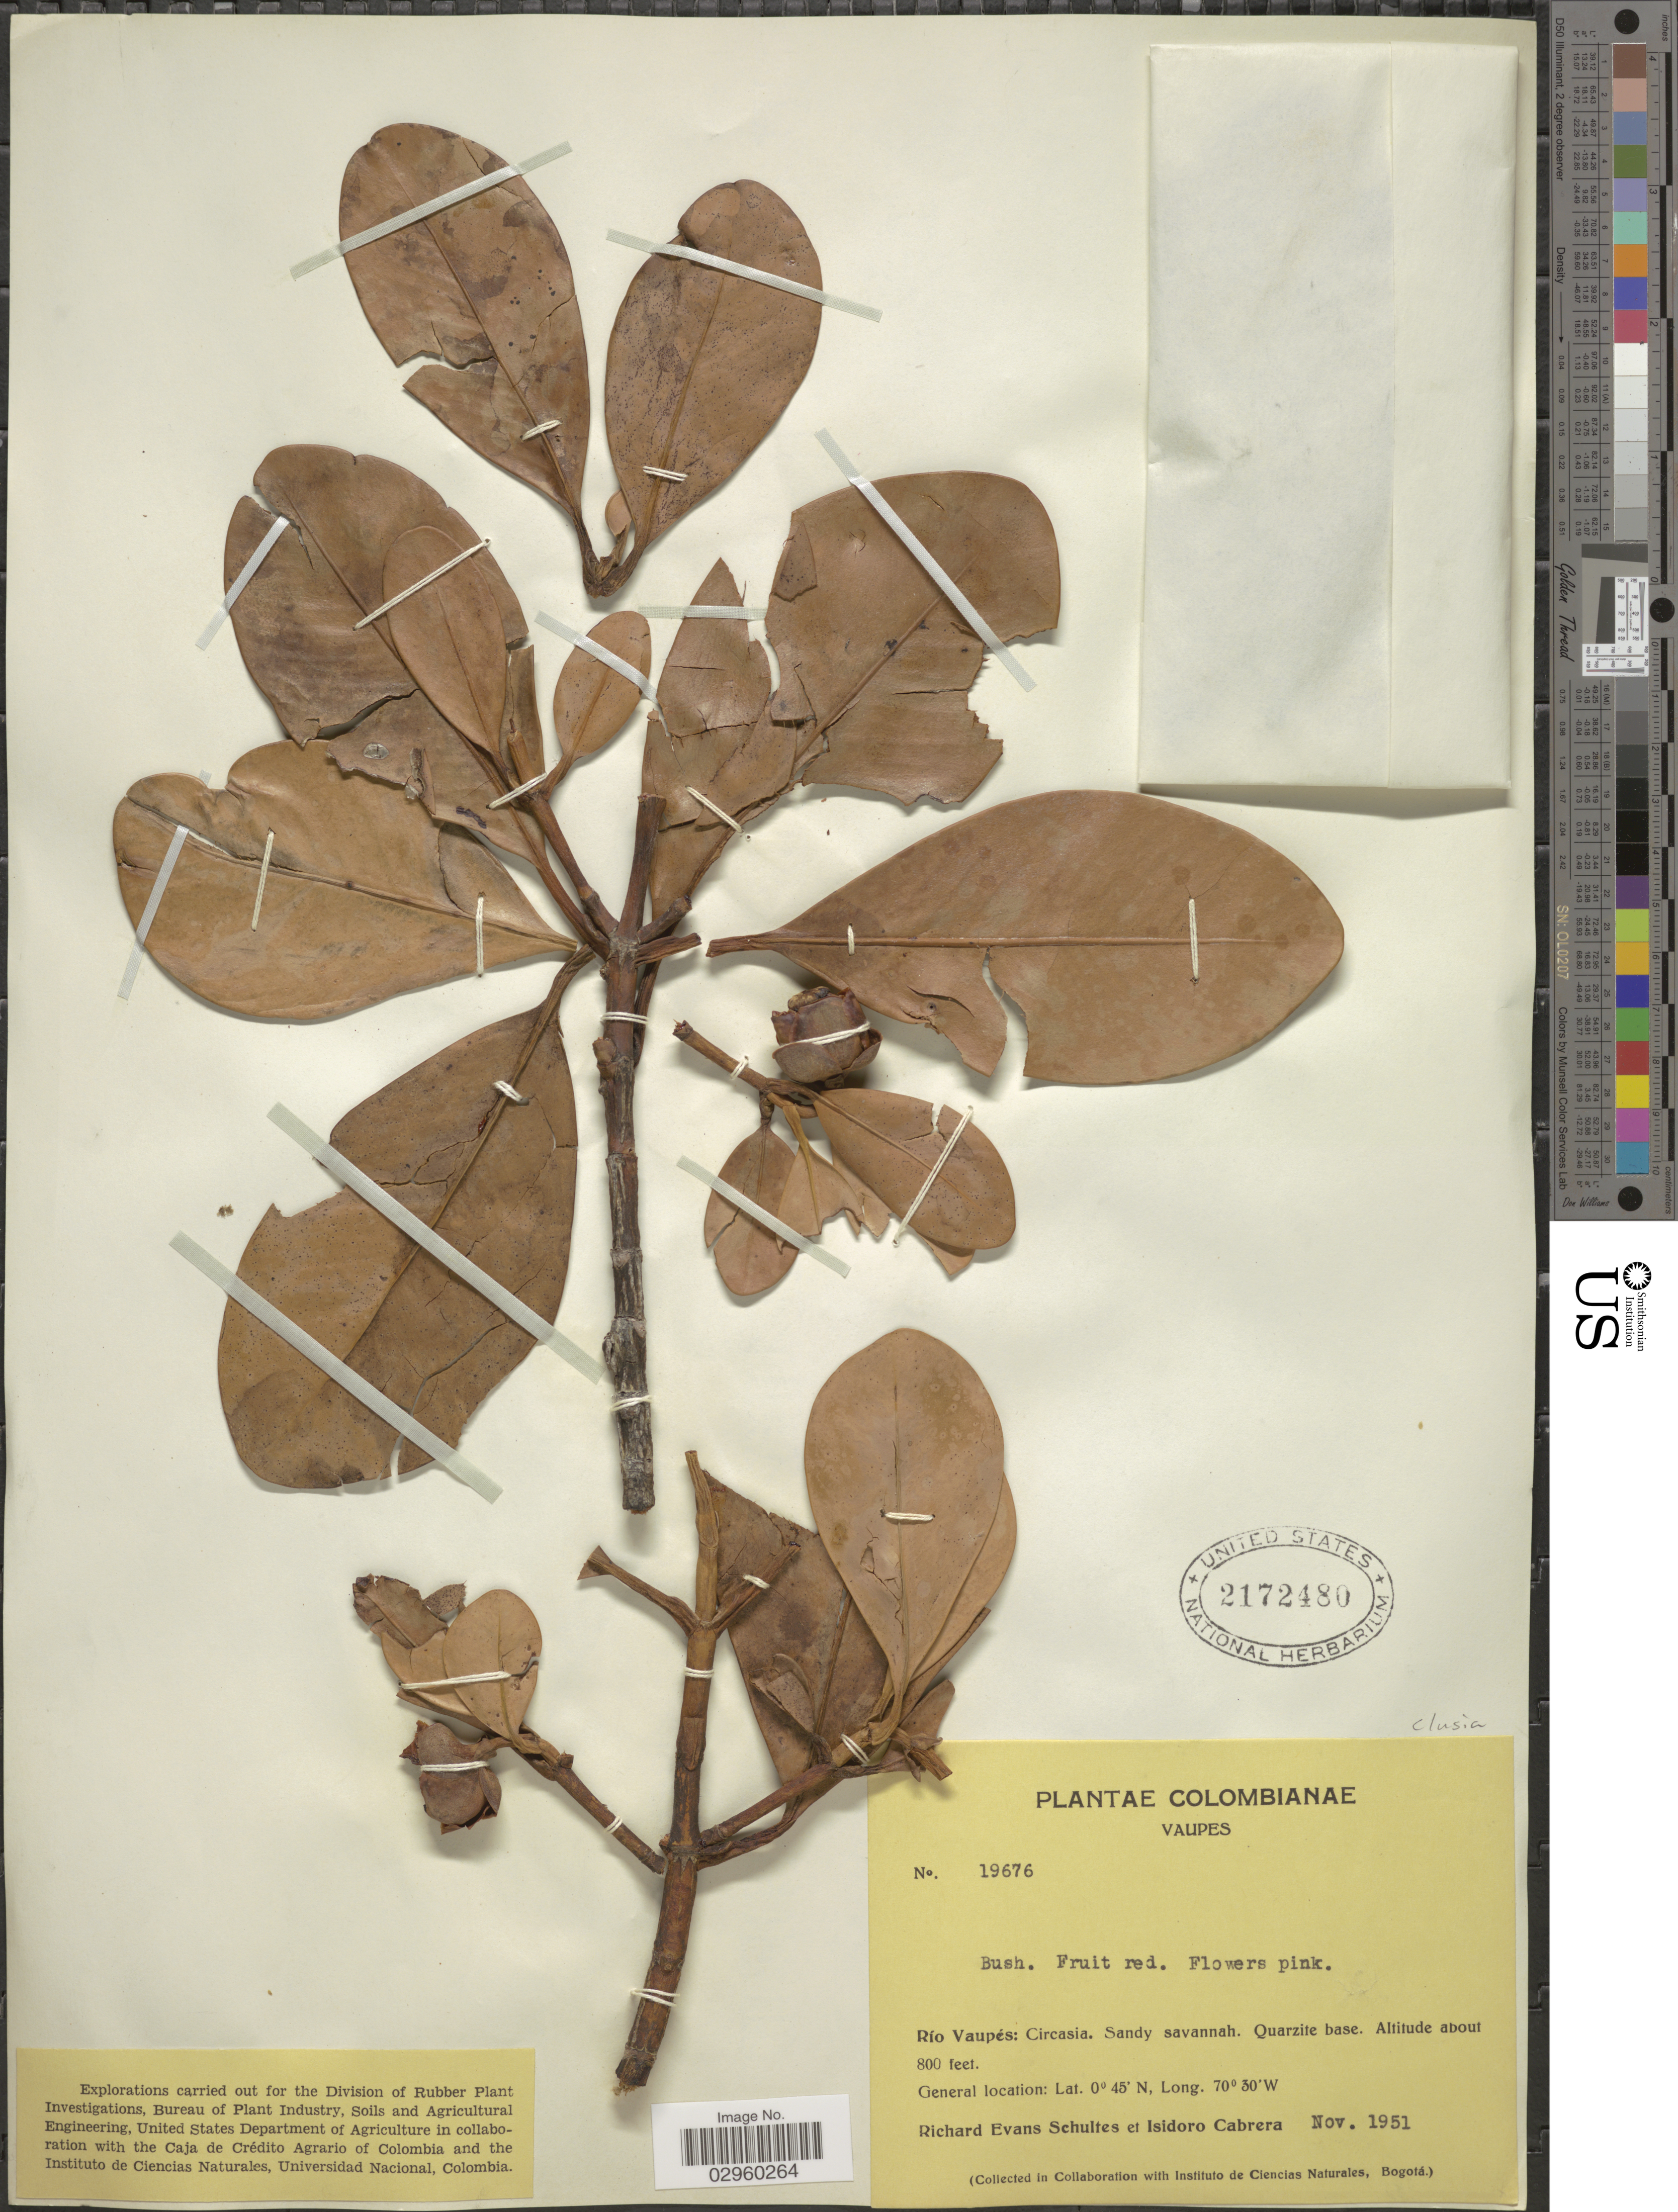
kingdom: Plantae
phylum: Tracheophyta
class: Magnoliopsida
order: Malpighiales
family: Clusiaceae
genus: Clusia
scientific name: Clusia sp.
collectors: R. E. Schultes & I. Cabrera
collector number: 19676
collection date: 1951-11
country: Colombia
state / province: Vaupés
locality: Río Vaupés: Circasia.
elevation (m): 244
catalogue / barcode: US 2172480